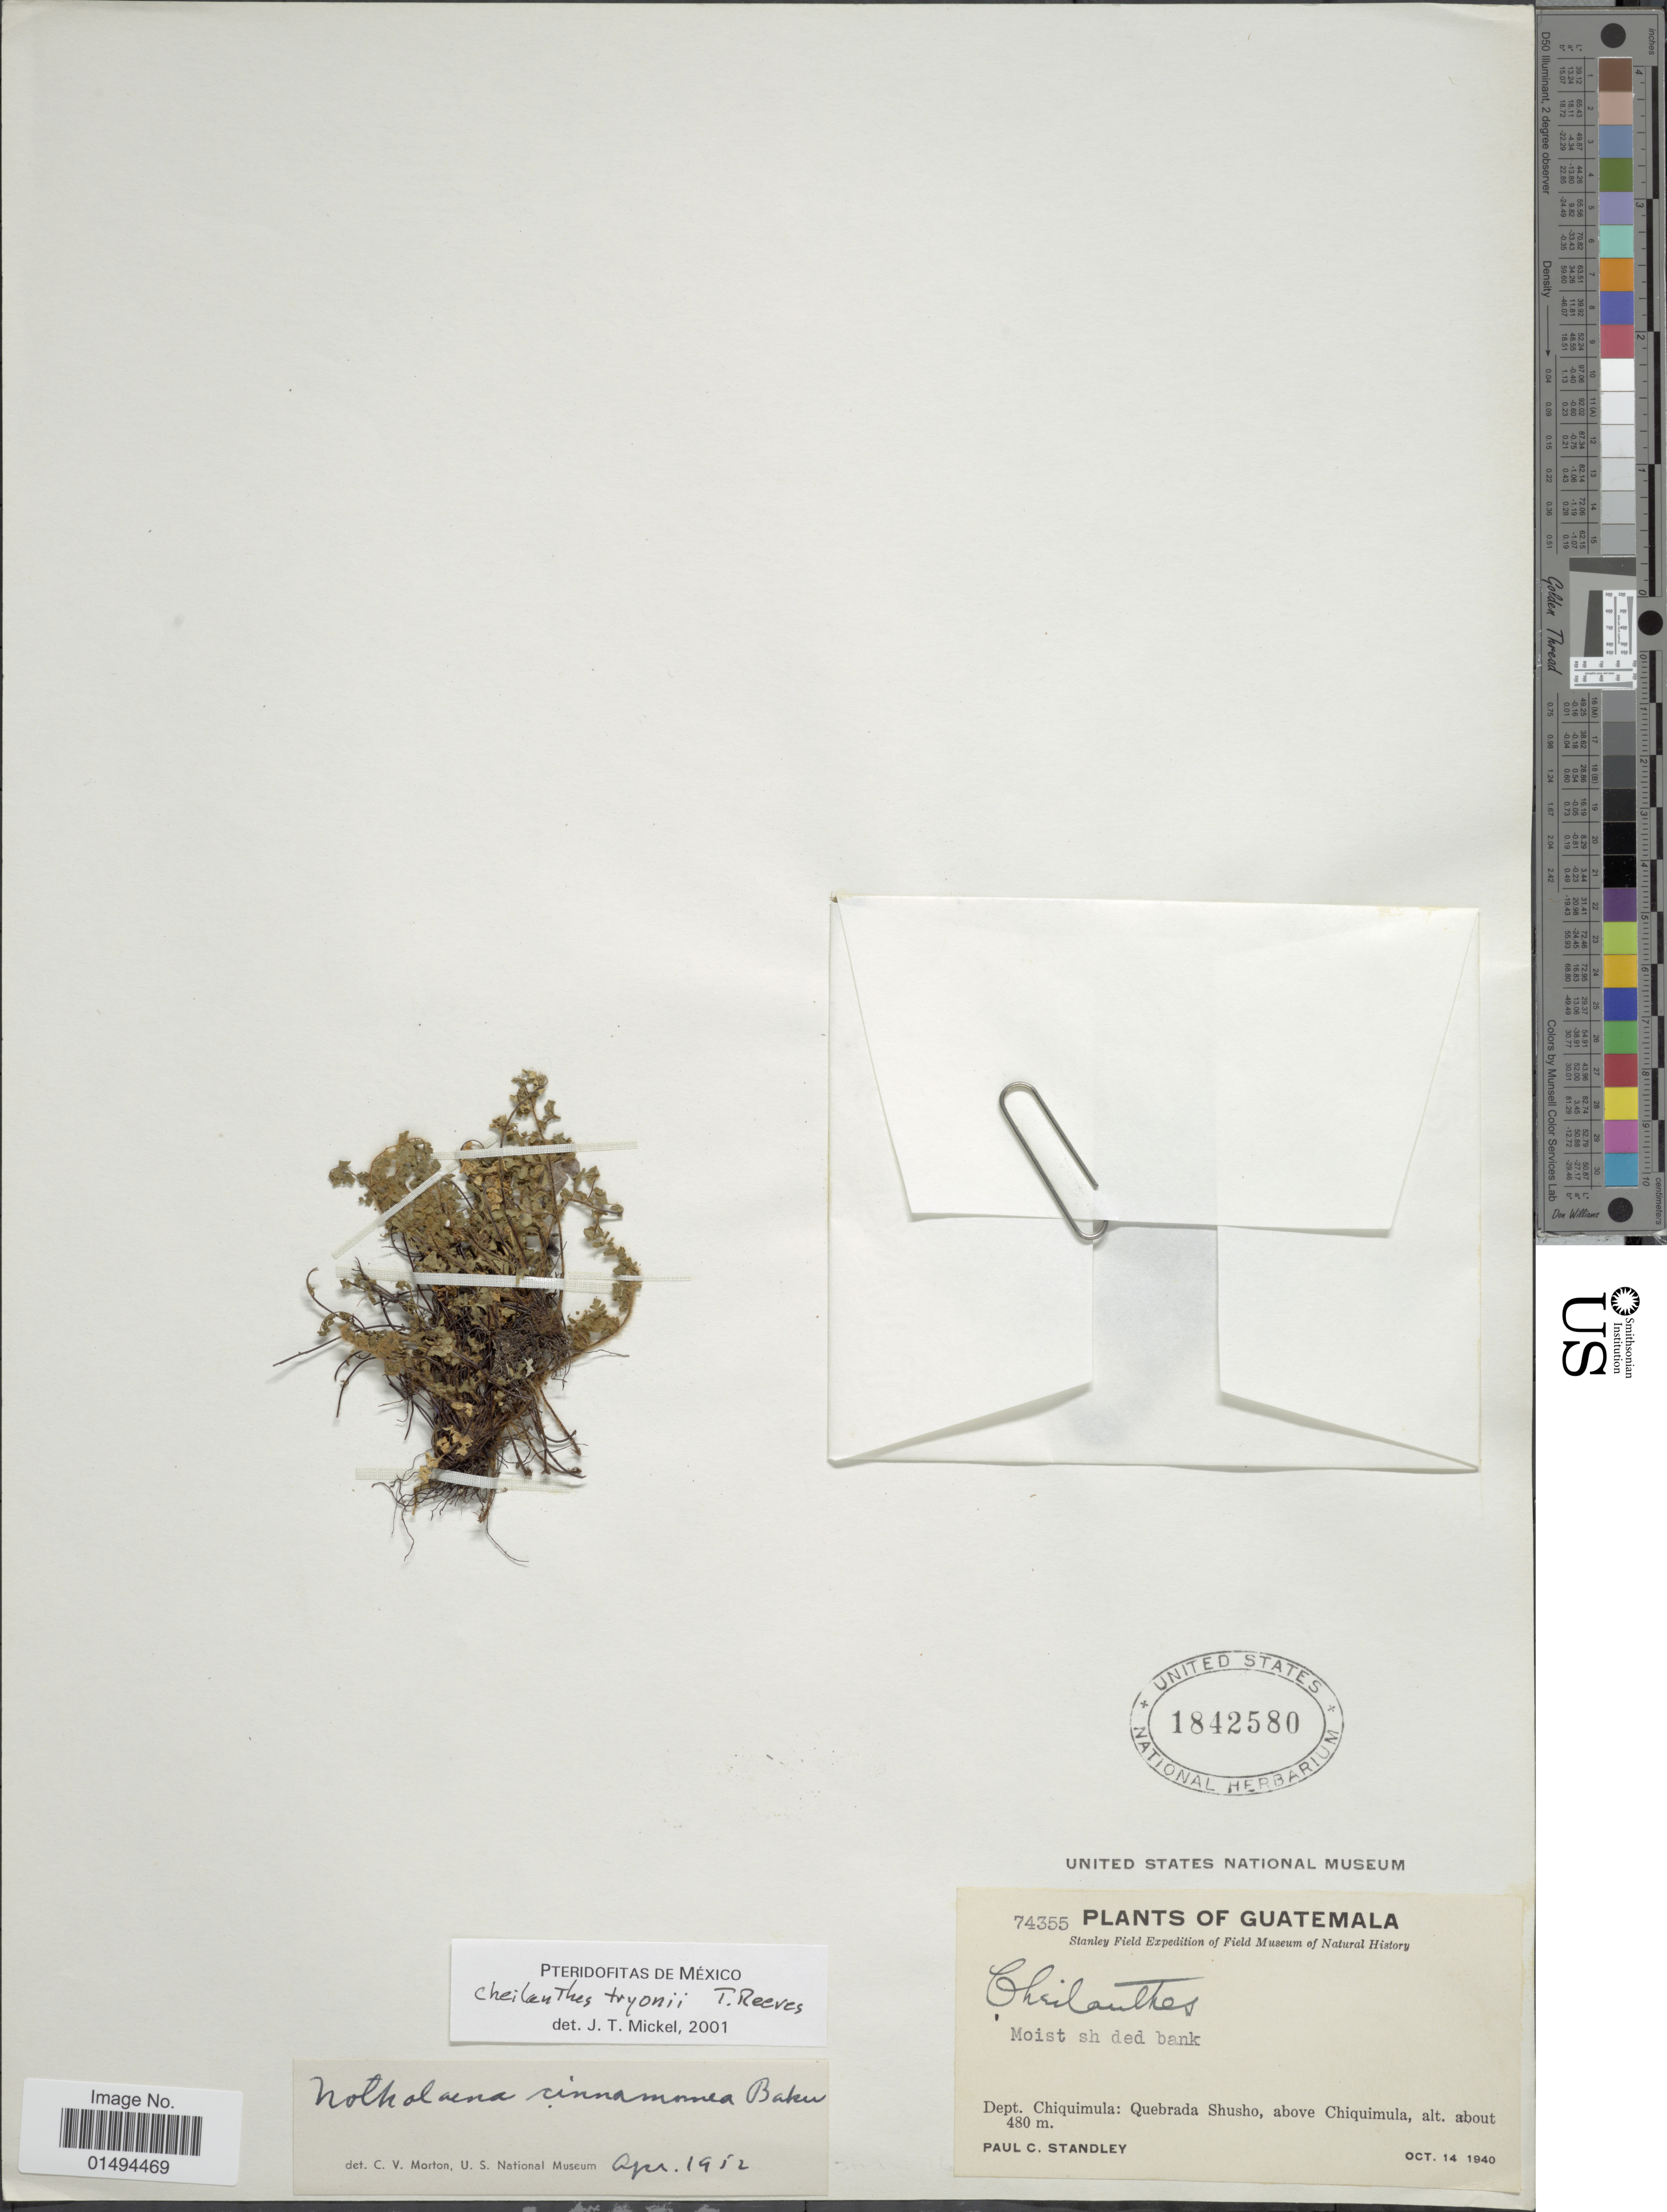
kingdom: Plantae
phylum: Tracheophyta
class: Polypodiopsida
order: Polypodiales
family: Pteridaceae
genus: Myriopteris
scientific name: Myriopteris cinnamonea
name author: (Baker) Grusz & Windham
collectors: P. C. Standley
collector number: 74355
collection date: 1940-10-14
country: Guatemala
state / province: Chiquimula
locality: Quebrada Shusho, above Chiquimula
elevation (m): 480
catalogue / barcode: US 1842580